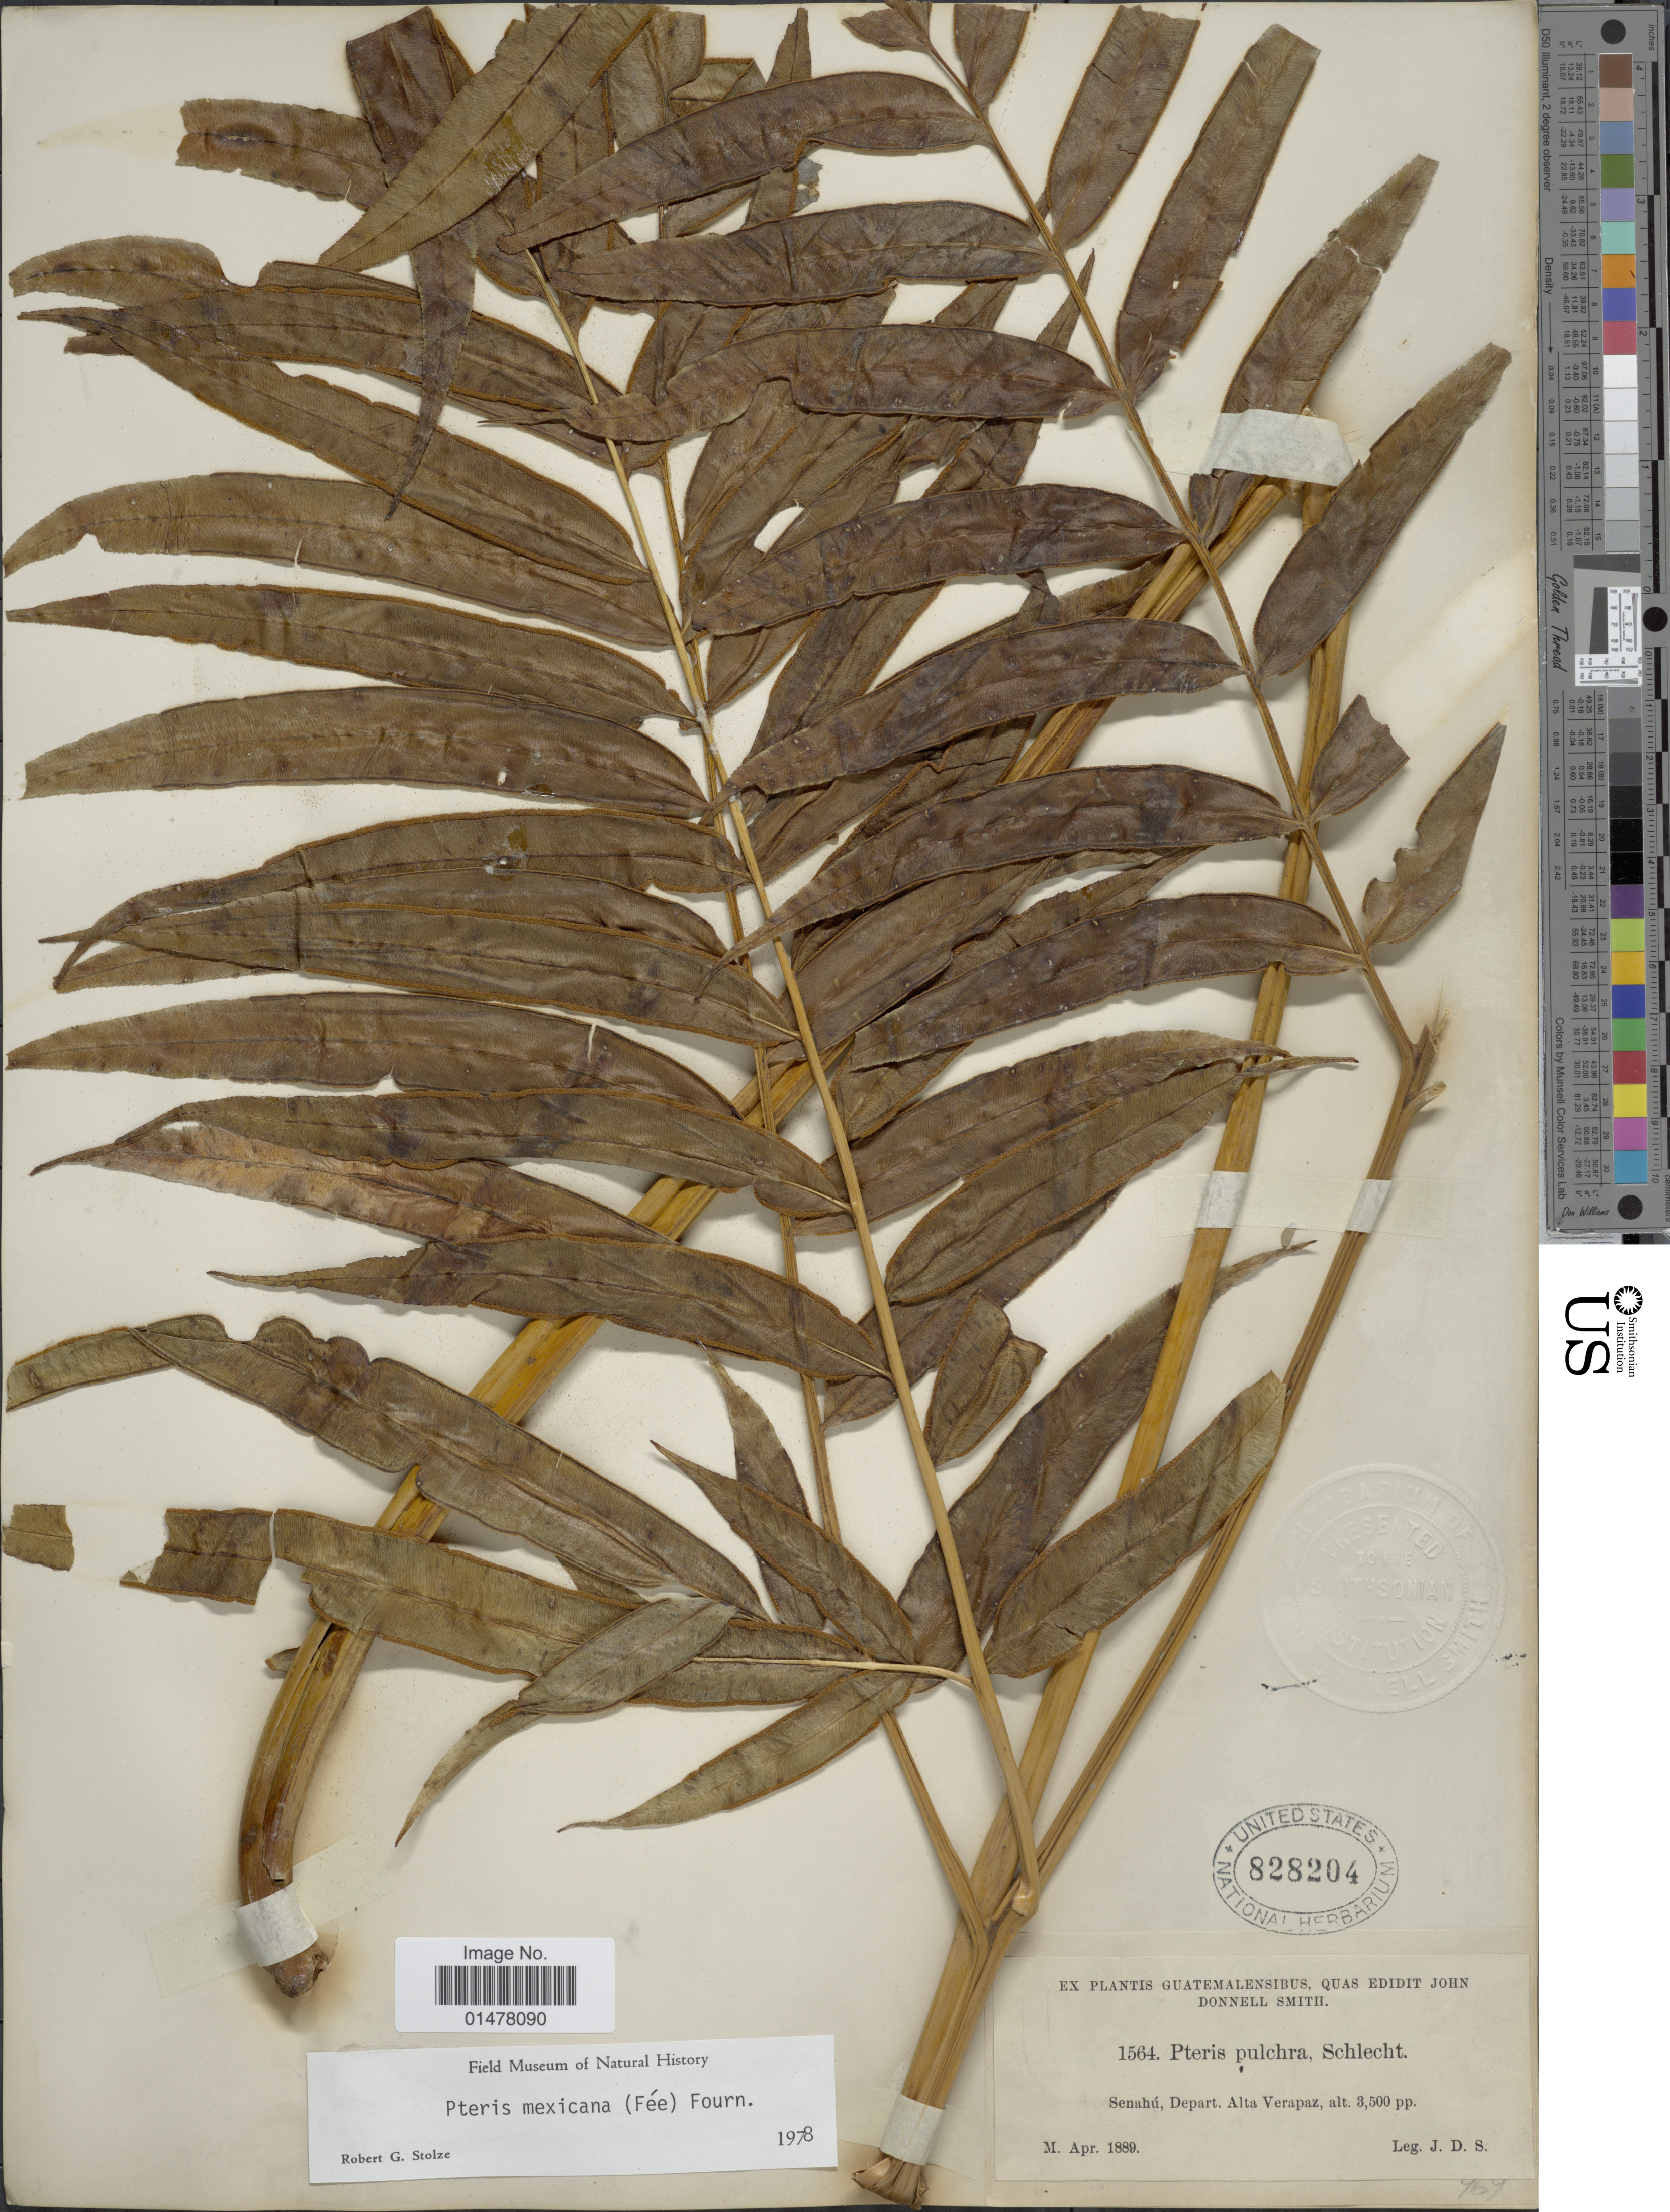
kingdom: Plantae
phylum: Tracheophyta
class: Polypodiopsida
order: Polypodiales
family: Pteridaceae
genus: Pteris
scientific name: Pteris pulchra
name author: Schltdl. & Cham.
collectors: J. Donnell Smith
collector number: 1564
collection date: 1889-04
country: Guatemala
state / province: Alta Verapaz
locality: Senahú, Depart. Alta Verapaz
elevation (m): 1067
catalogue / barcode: US 828204